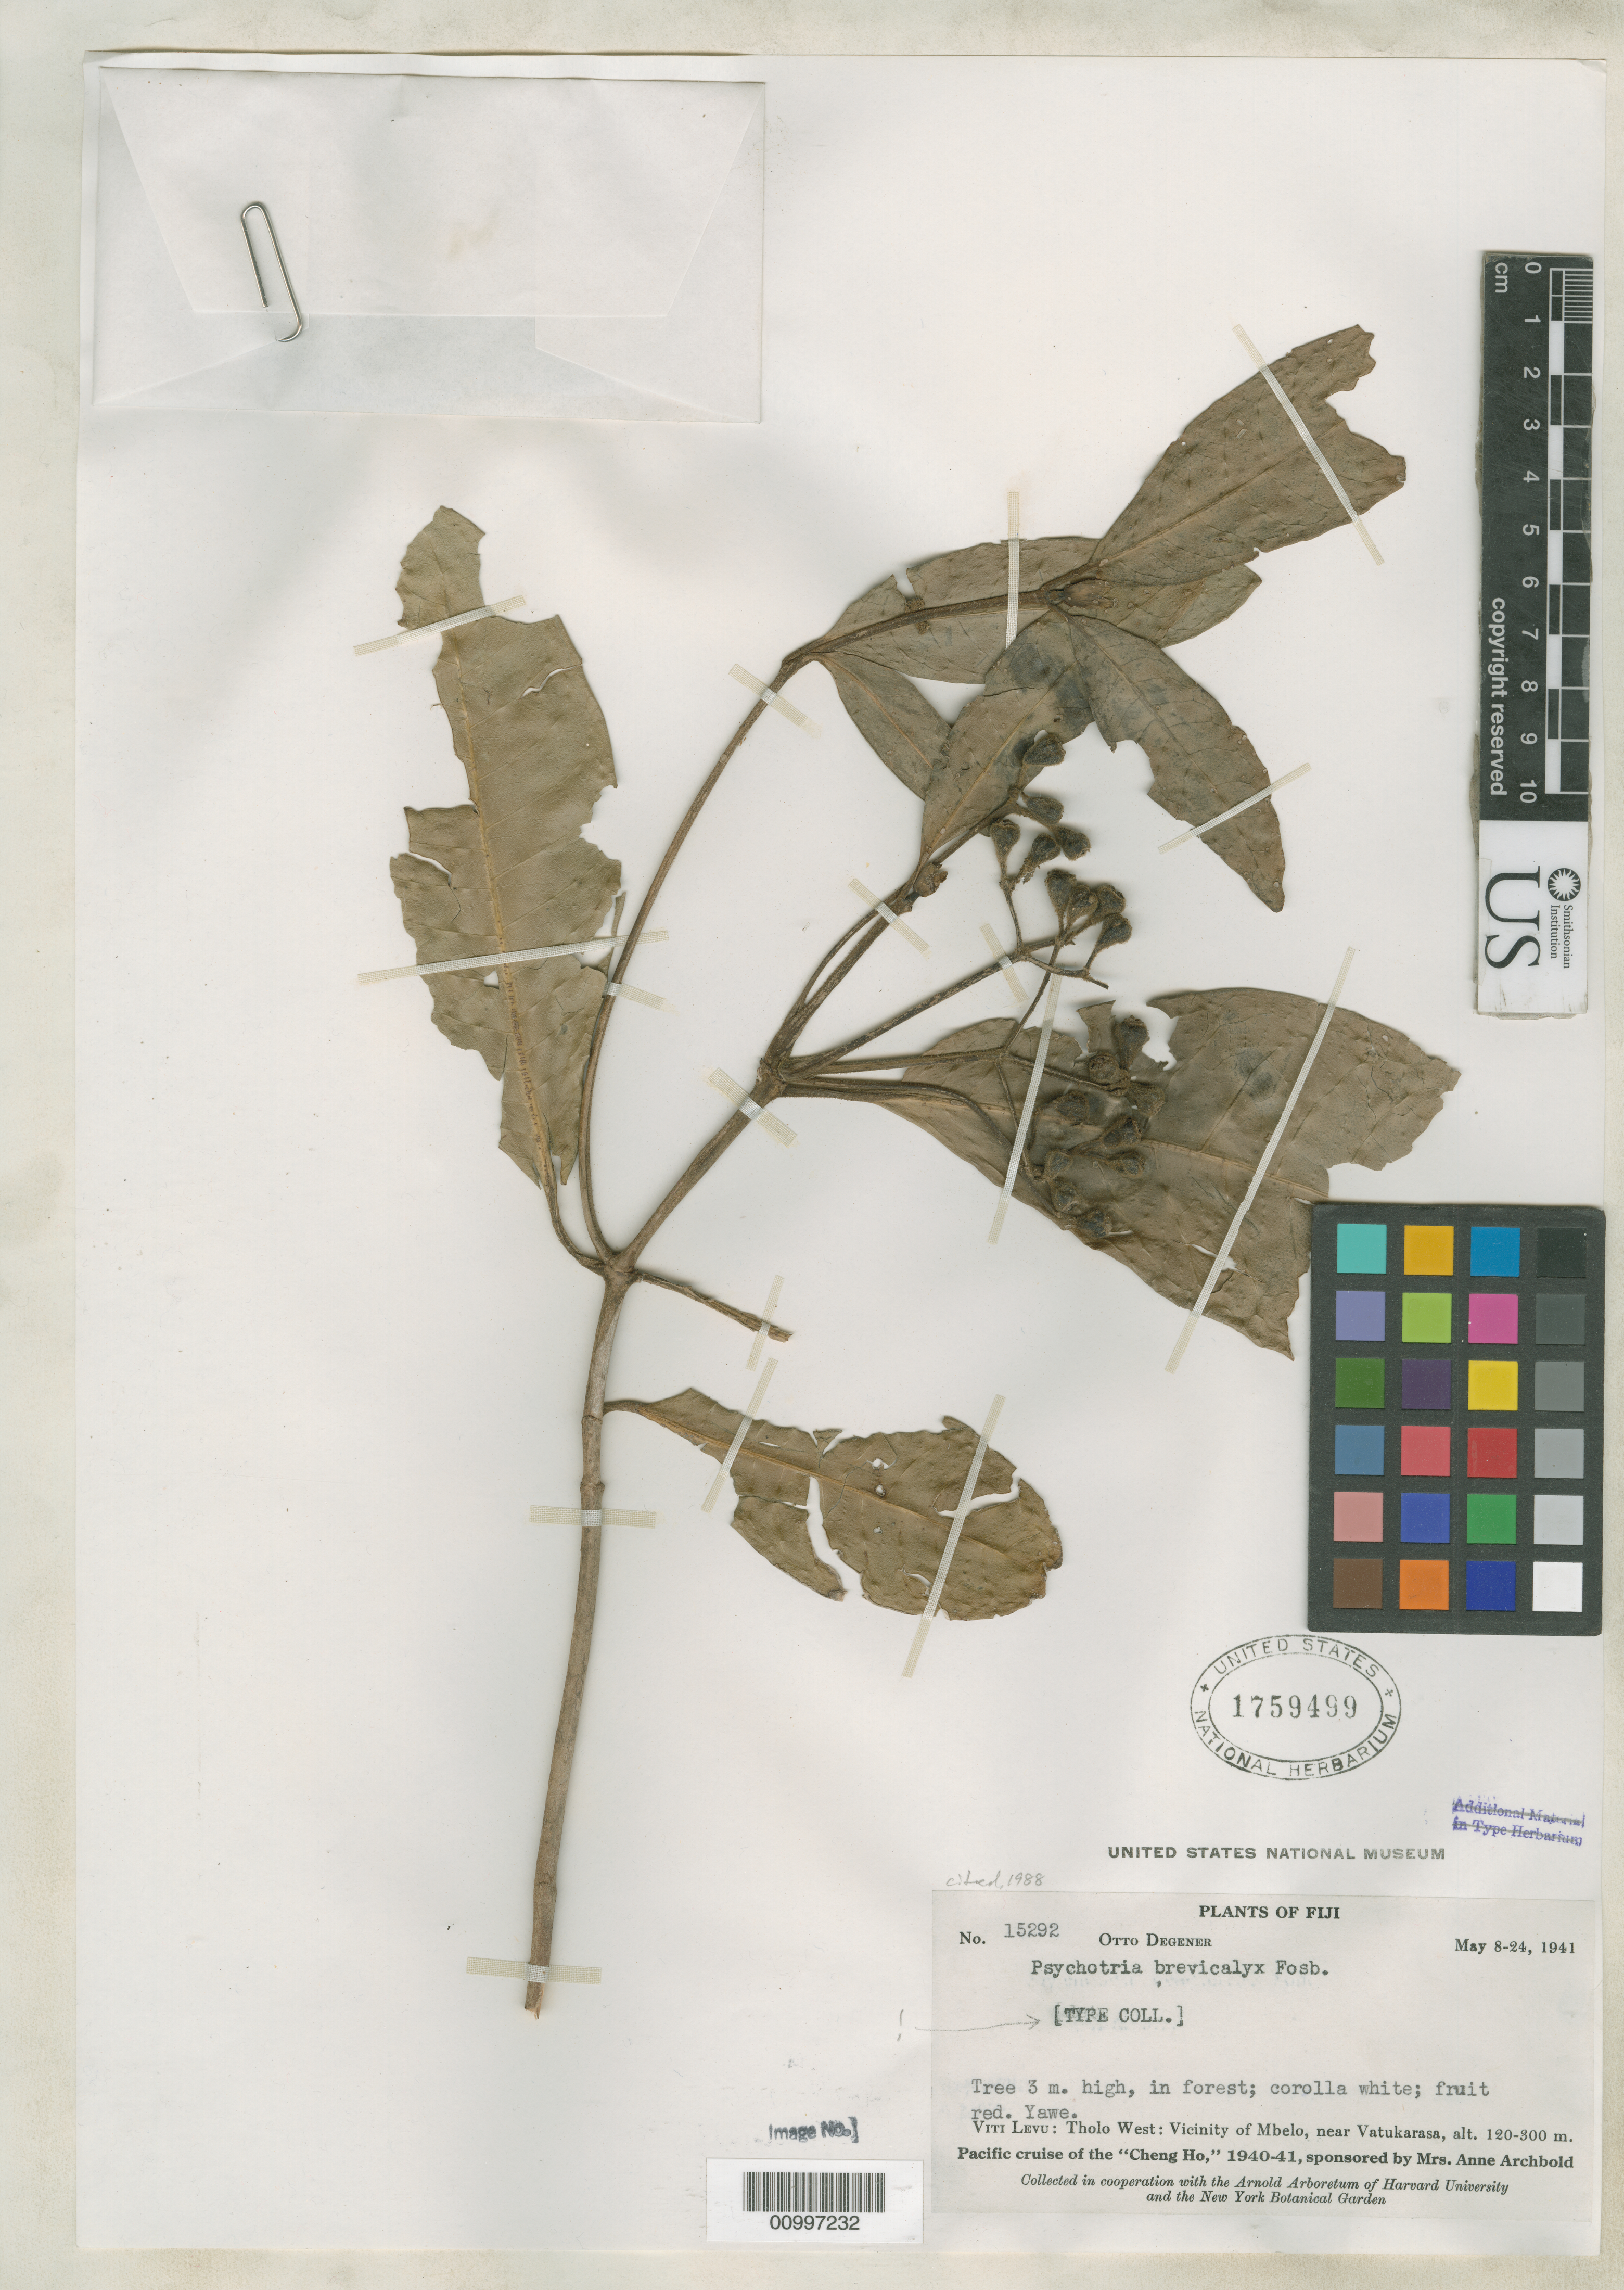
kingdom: Plantae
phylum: Tracheophyta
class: Magnoliopsida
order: Gentianales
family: Rubiaceae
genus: Psychotria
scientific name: Psychotria brevicalyx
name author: Fosberg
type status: Isotype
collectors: O. Degener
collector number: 15292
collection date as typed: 08 May 1941 to 24 May 1941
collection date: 1941-05-08/1941-05-24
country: Fiji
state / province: Western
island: Viti Levu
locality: Viti Levu: Tholo West: Vicinity of Mbelo, near Vatukarasa.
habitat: Forest.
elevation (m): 120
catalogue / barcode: US 1759499